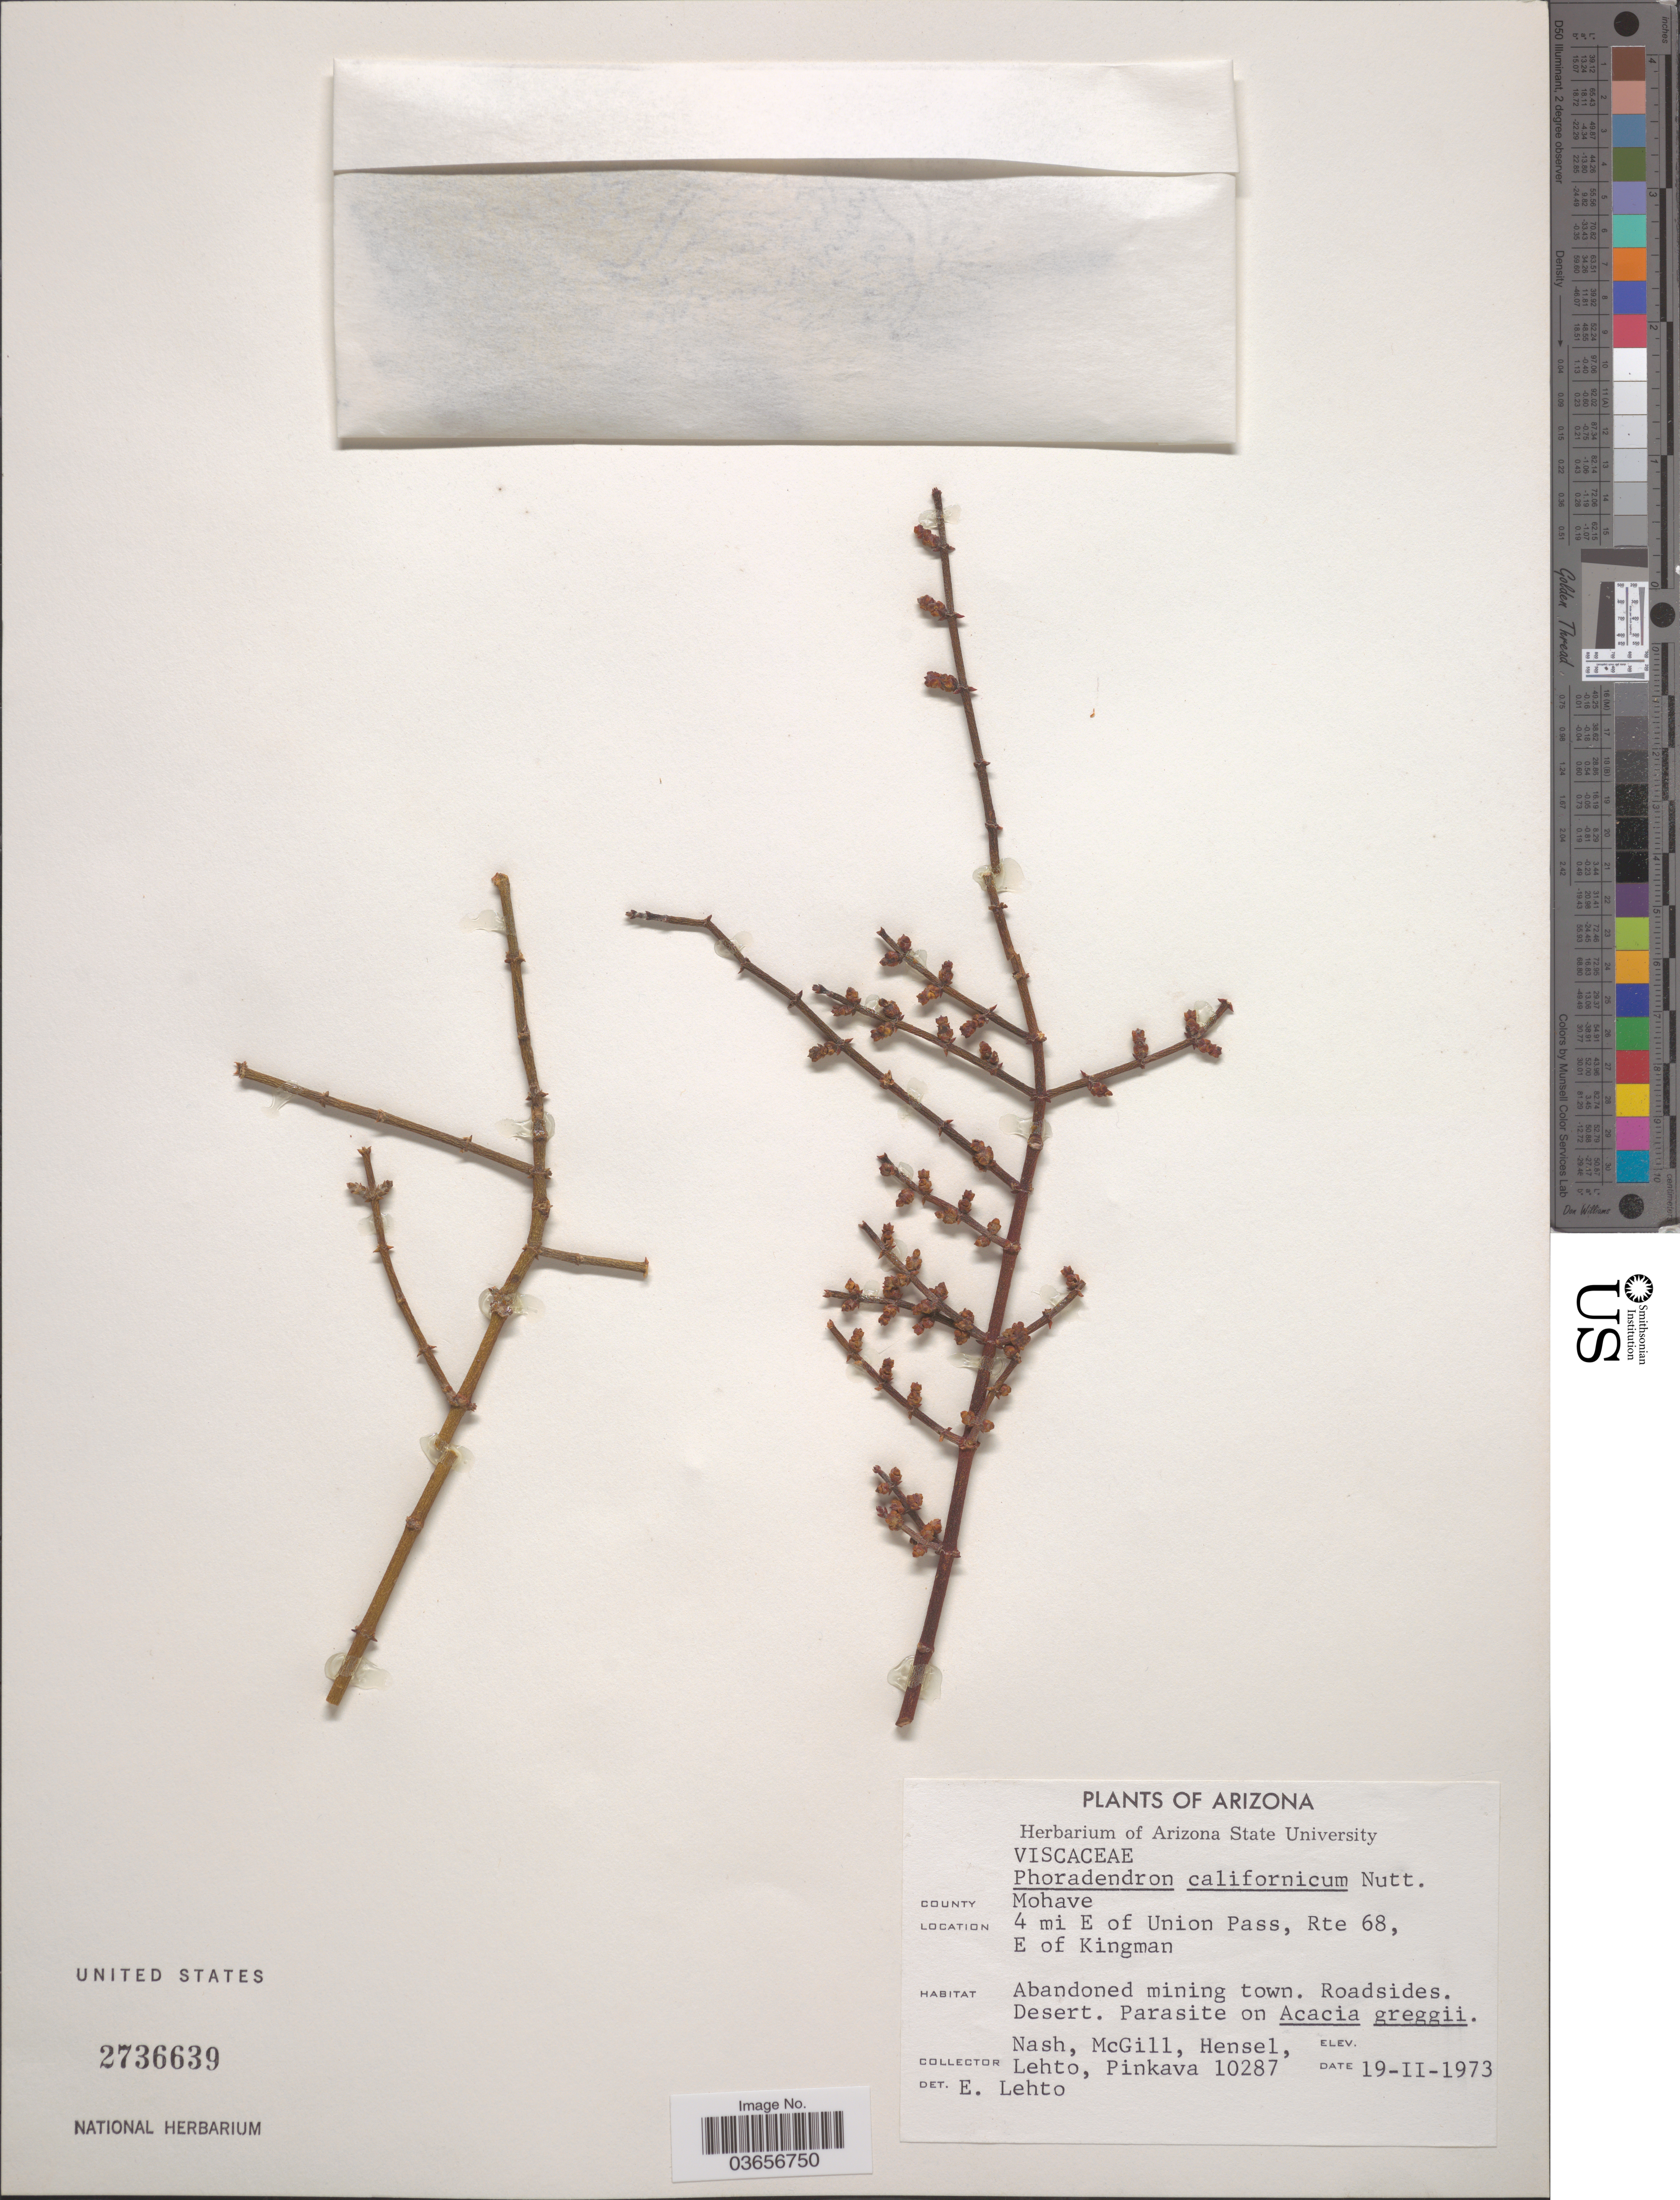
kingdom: Plantae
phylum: Tracheophyta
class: Magnoliopsida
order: Santalales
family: Viscaceae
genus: Phoradendron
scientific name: Phoradendron californicum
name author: Nutt.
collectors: -- Nash, -. McGill, -. Hensel, -. Lehto & -. Pinkava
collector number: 10287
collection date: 1973-02-19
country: United States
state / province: Arizona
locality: County Mohave. 4 mi E of Union Pass, Rte 68, E of Kingman.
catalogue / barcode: US 2736639